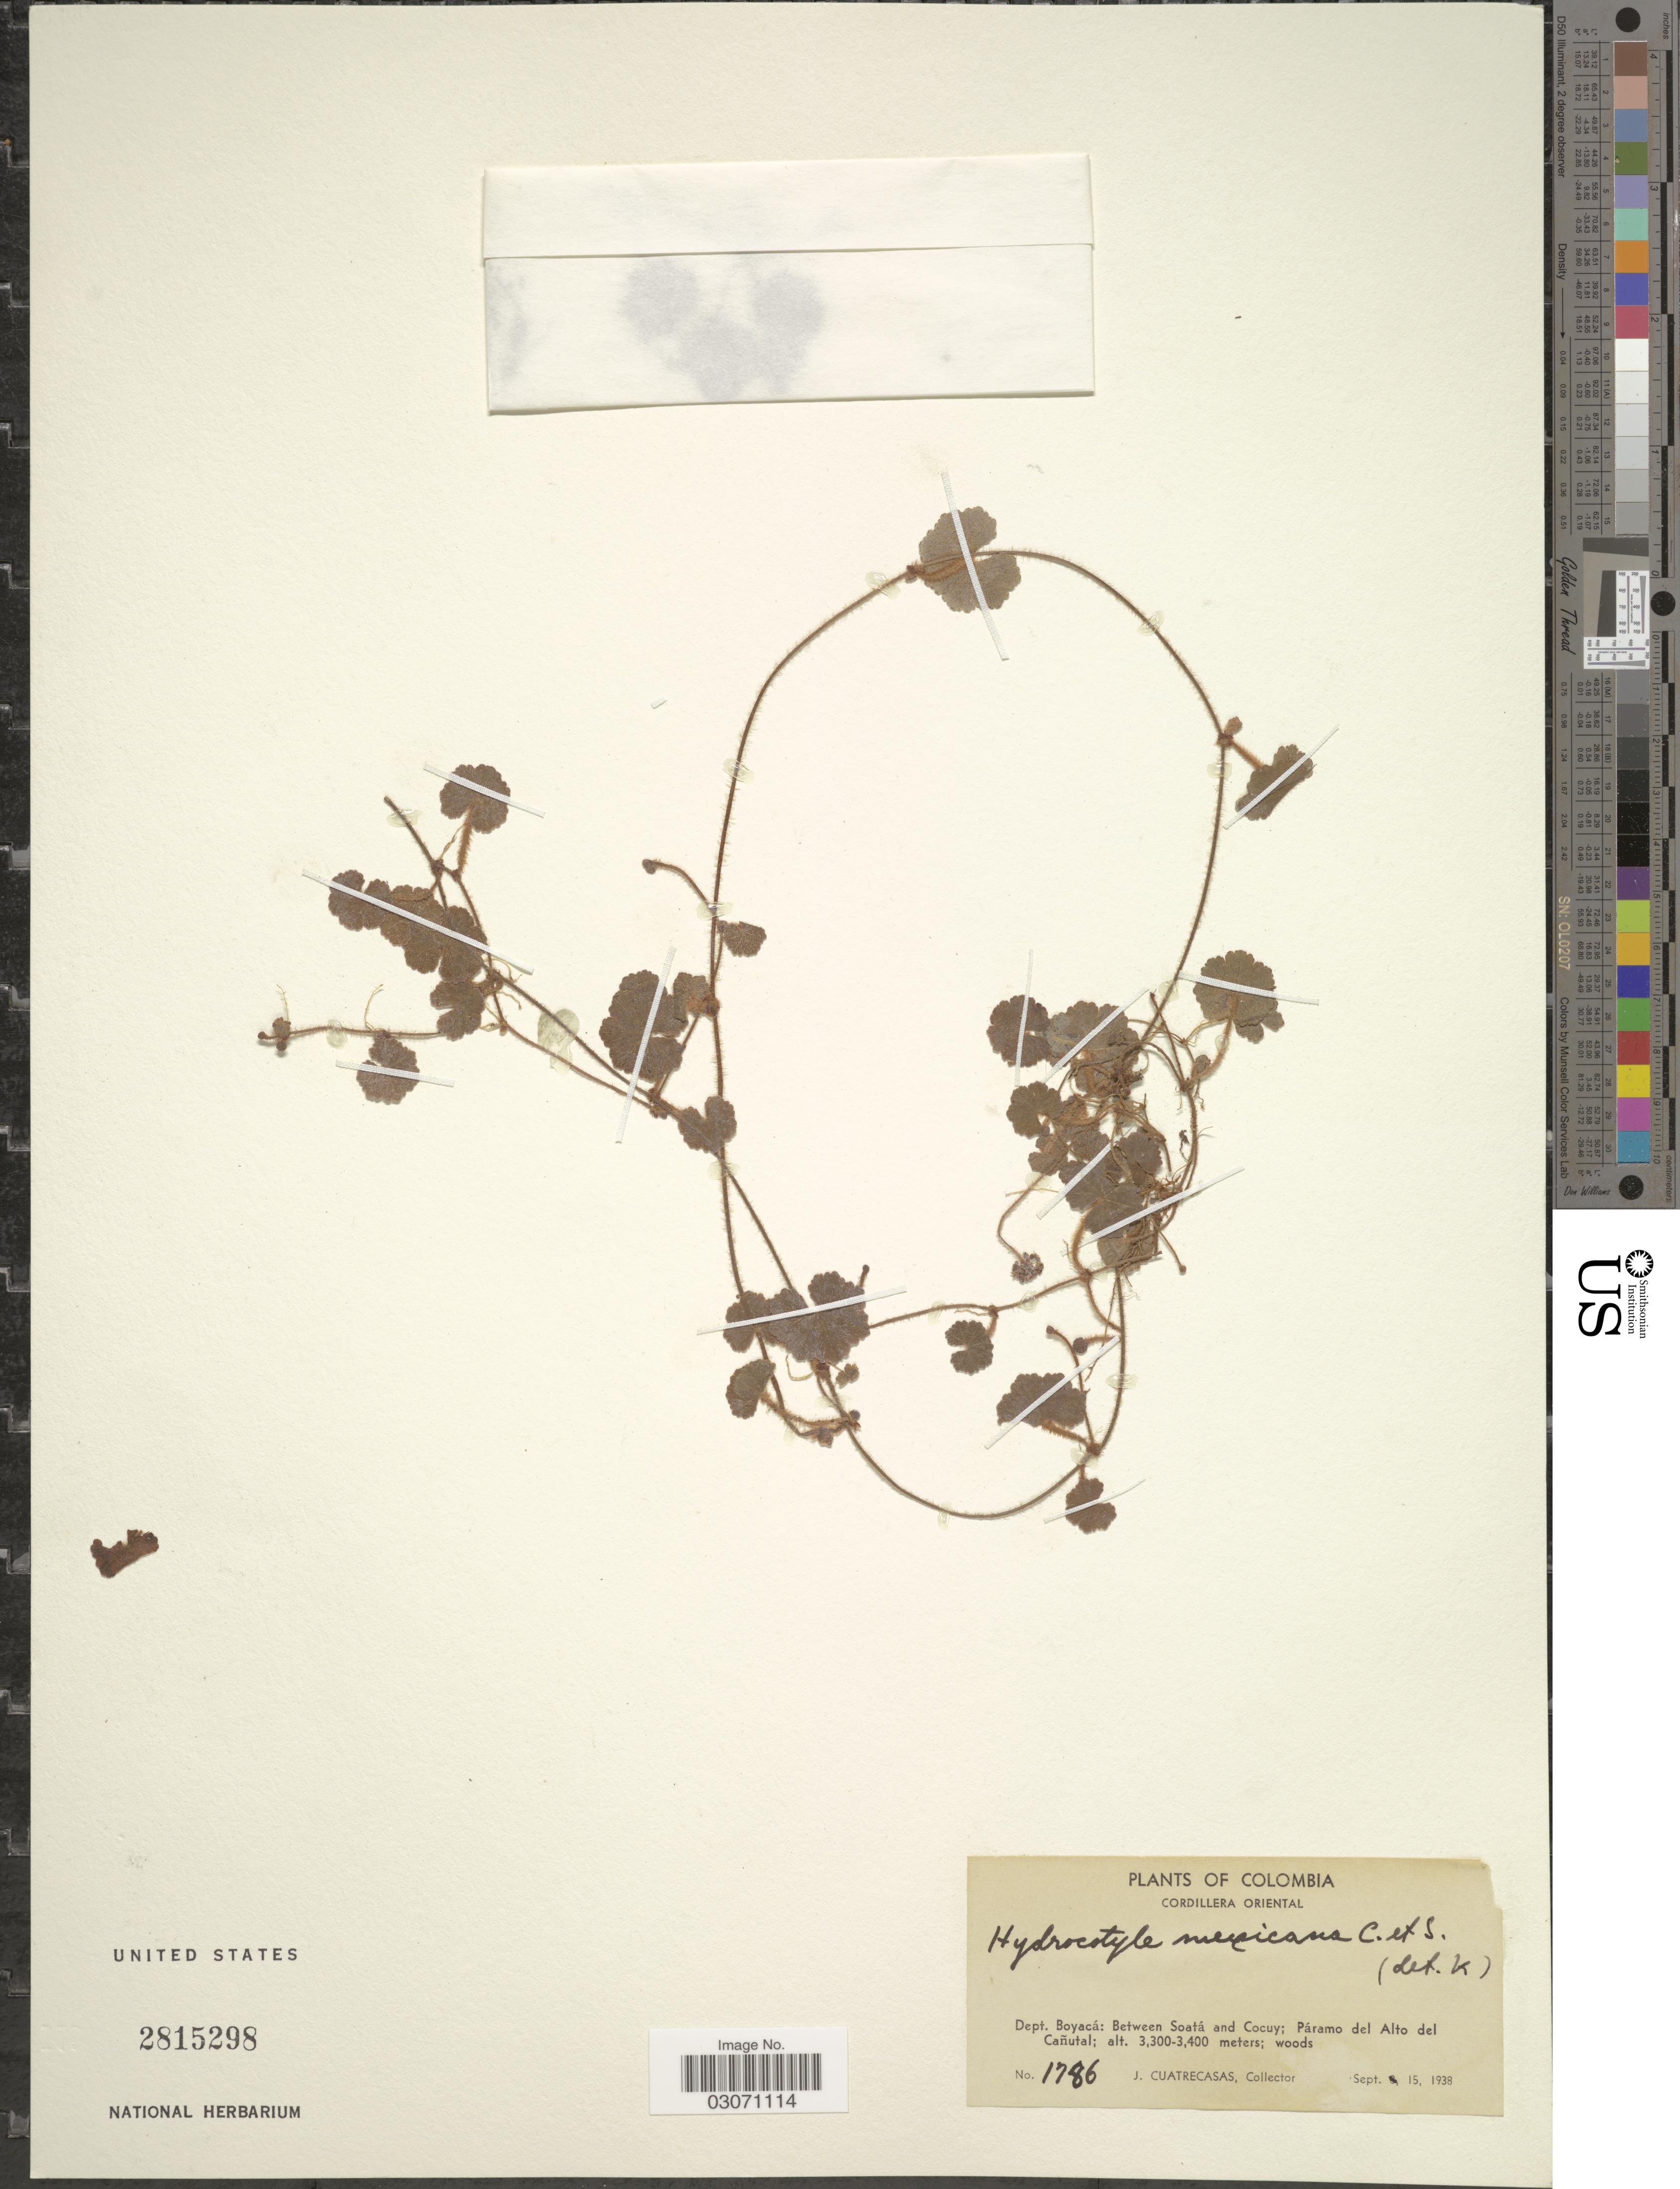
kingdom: Plantae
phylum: Tracheophyta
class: Magnoliopsida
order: Apiales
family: Araliaceae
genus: Hydrocotyle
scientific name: Hydrocotyle mexicana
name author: Schltdl. & Cham.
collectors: J. Cuatrecasas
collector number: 1786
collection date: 1938-09-15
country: Colombia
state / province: Boyacá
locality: Cordillera Oriental, Dept. Boyacá: Between Soatá and Cocuy; Páramo del Alto del Cañutal.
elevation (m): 3300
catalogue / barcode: US 2815298